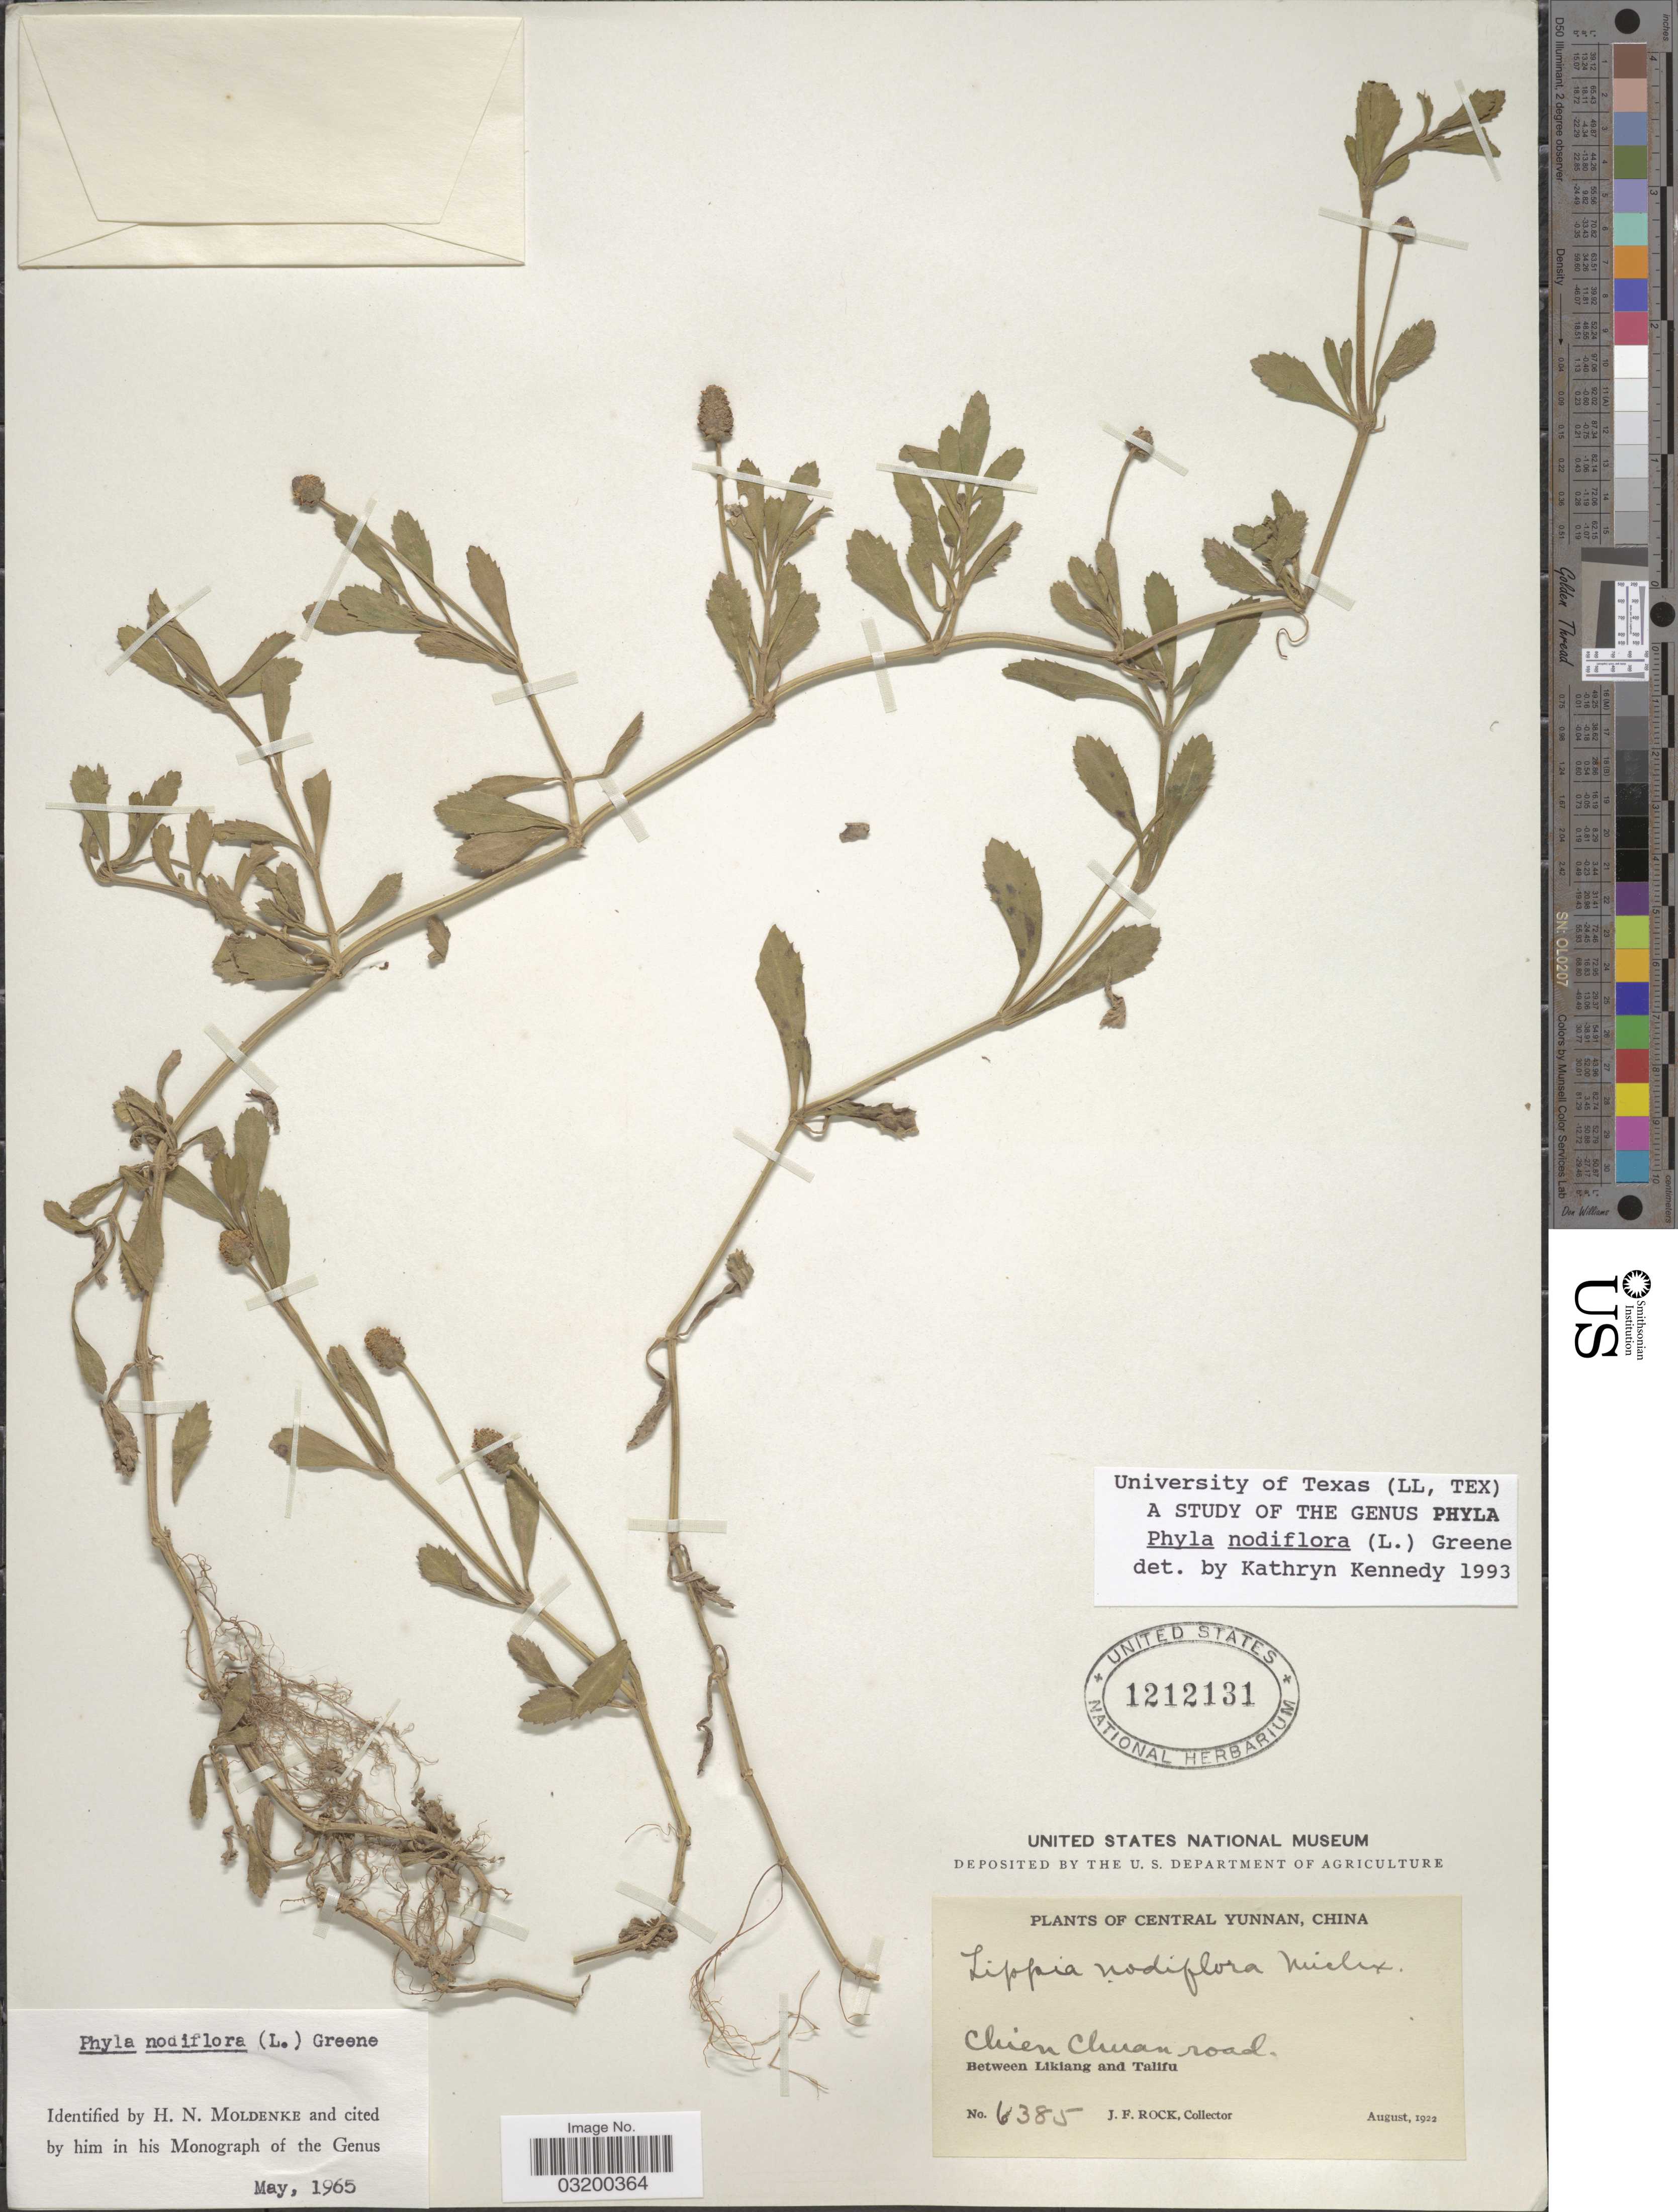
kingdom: Plantae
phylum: Tracheophyta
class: Magnoliopsida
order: Lamiales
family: Verbenaceae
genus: Phyla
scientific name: Phyla nodiflora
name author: (L.) Greene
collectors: J. Rock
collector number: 6385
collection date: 1922-08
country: China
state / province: Yunnan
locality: Central Yunnan. Chien Chuan road. Between Likiang and Talifu.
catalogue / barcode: US 1212131